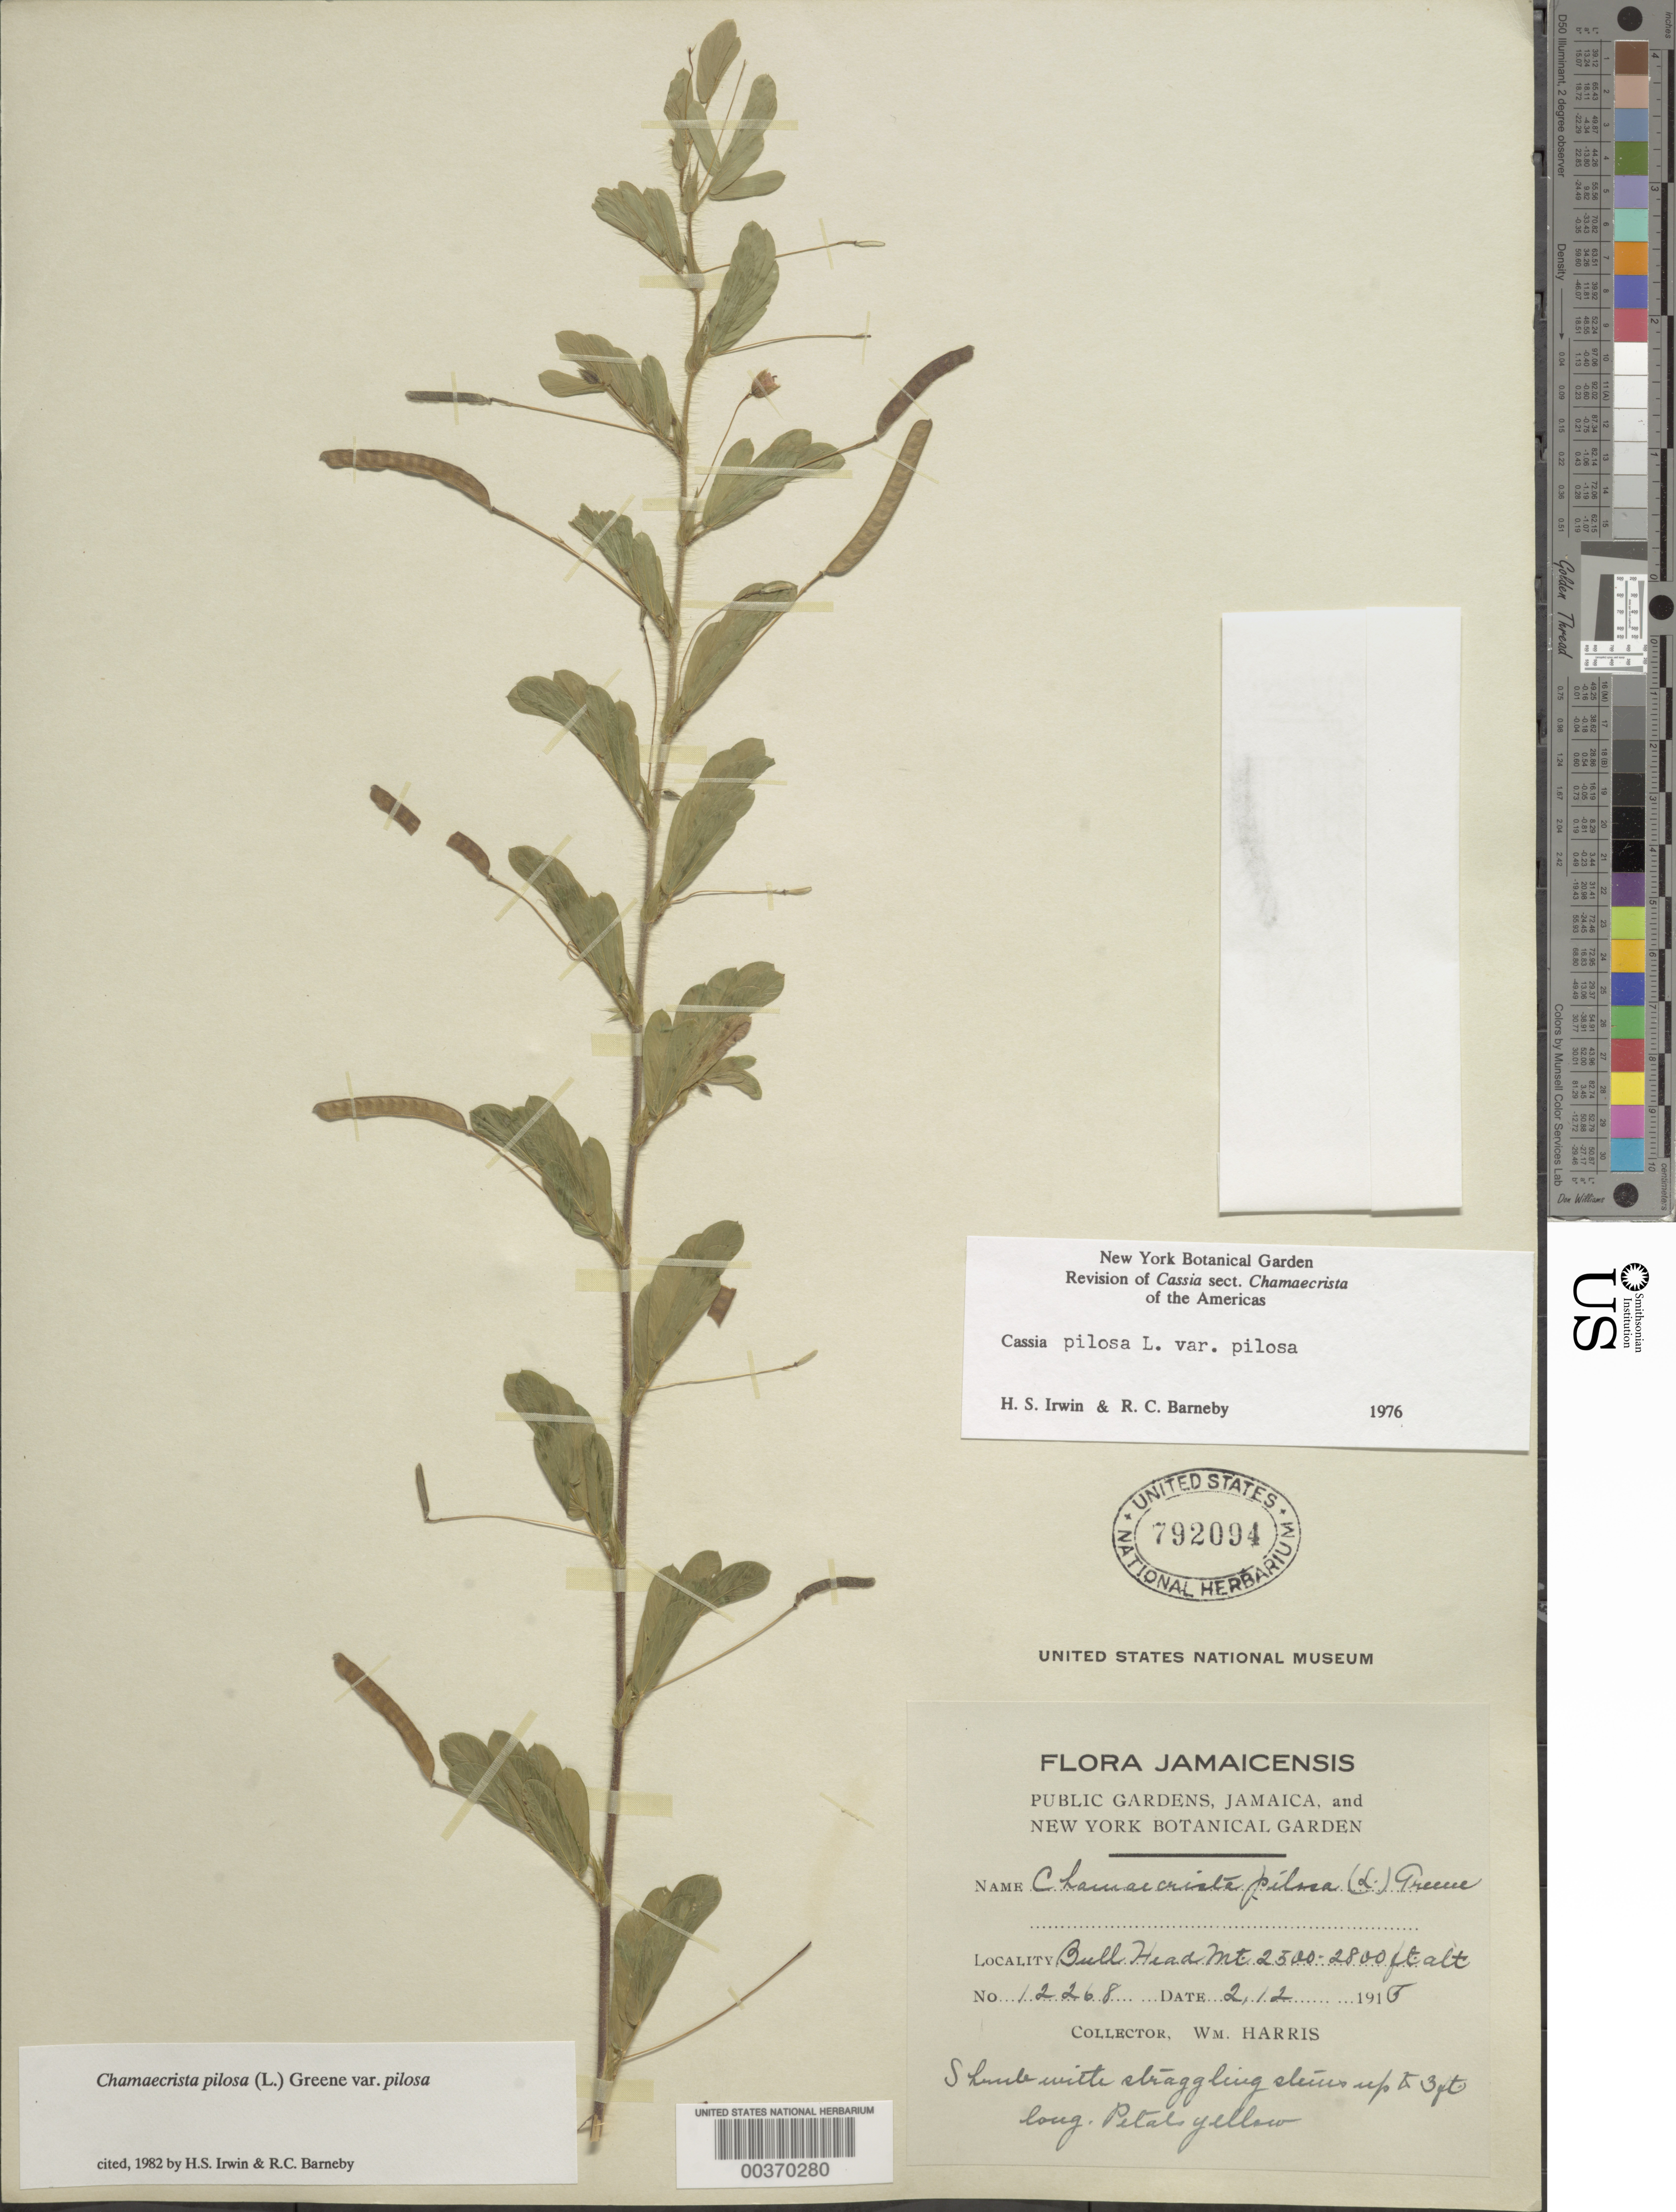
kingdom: Plantae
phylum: Tracheophyta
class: Magnoliopsida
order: Fabales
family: Fabaceae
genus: Chamaecrista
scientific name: Chamaecrista pilosa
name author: (L.) Greene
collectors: W. H. Harris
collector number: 11268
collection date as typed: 02 Dec 1915 or 12 Feb 1915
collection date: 1915-02-12 or 1915-12-02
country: Jamaica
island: Greater Antilles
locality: Bull head mt.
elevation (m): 762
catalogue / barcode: US 792094